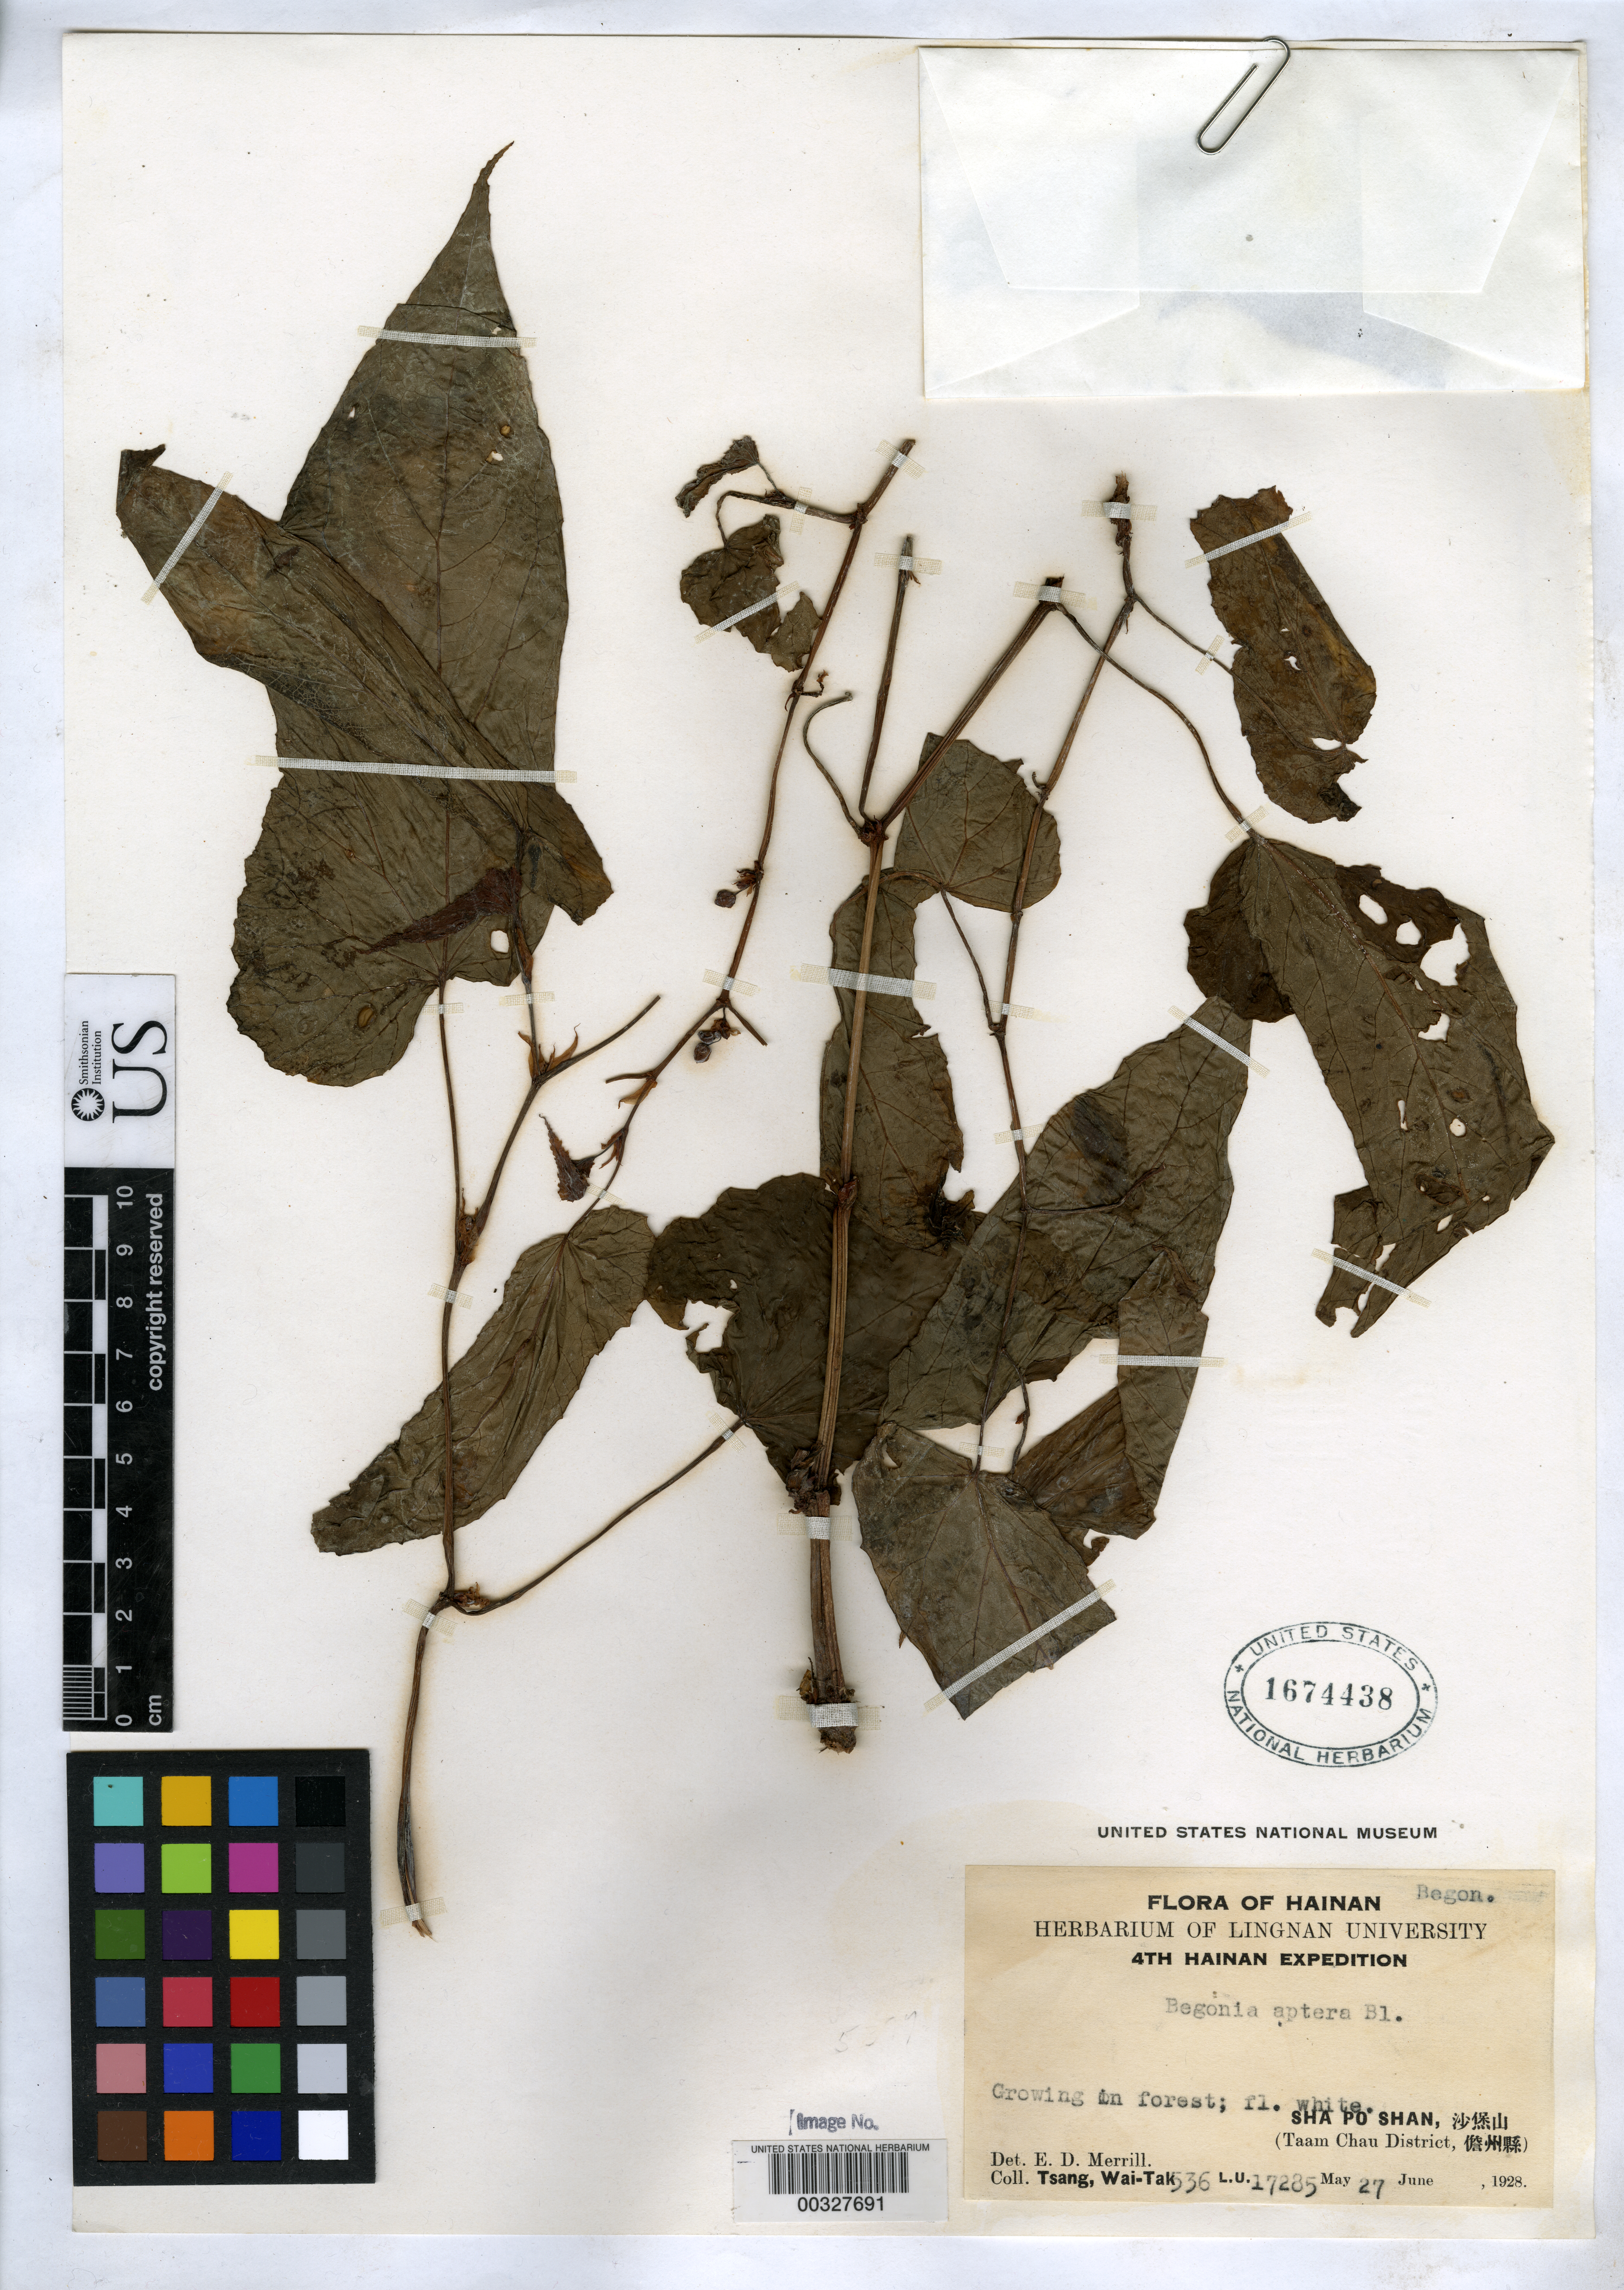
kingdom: Plantae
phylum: Tracheophyta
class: Magnoliopsida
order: Cucurbitales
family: Begoniaceae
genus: Begonia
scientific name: Begonia aptera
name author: Blume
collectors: W. T. Tsang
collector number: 536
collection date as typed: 27 May 1928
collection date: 1928-05-27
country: China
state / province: Hainan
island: Hainan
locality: Sha po shan, taam chau dist.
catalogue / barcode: US 1674438